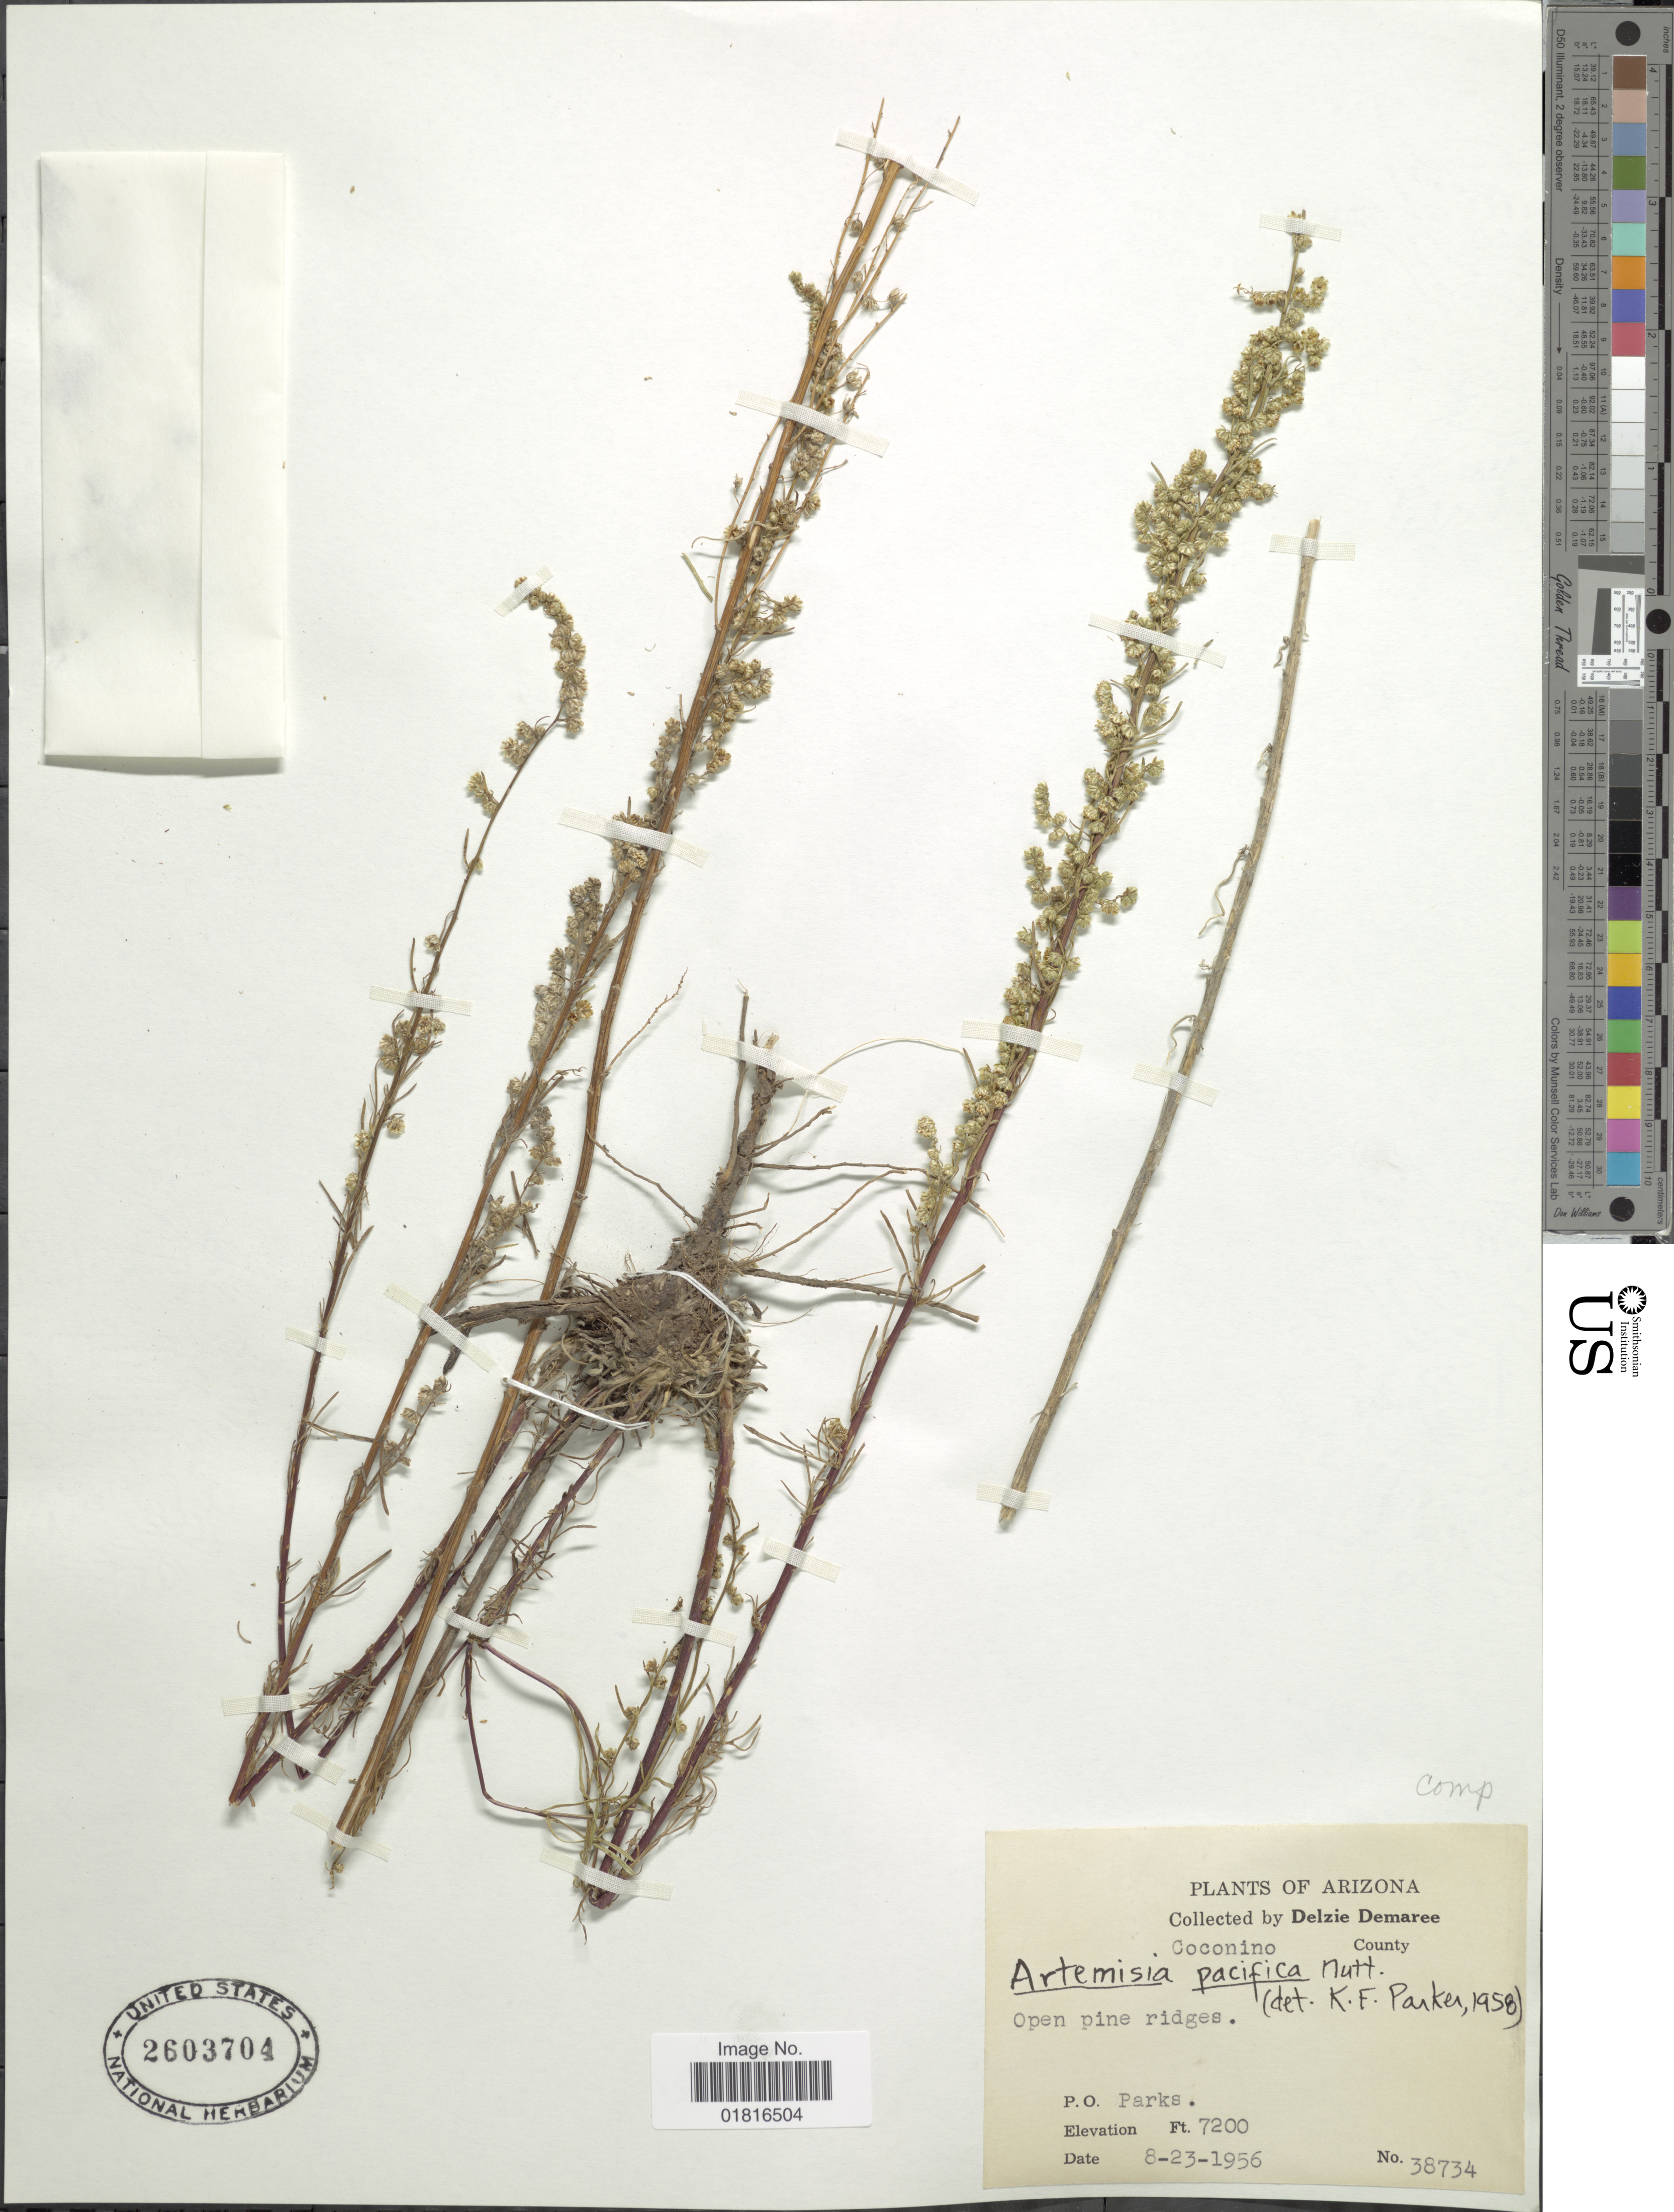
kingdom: Plantae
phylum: Tracheophyta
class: Magnoliopsida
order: Asterales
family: Asteraceae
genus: Artemisia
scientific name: Artemisia pacifica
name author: Nutt.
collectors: D. Demaree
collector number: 38734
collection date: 1956-08-23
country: United States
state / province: Arizona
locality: Coconino County, Open pine ridges, P.O. Parks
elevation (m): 2195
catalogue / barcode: US 2603704